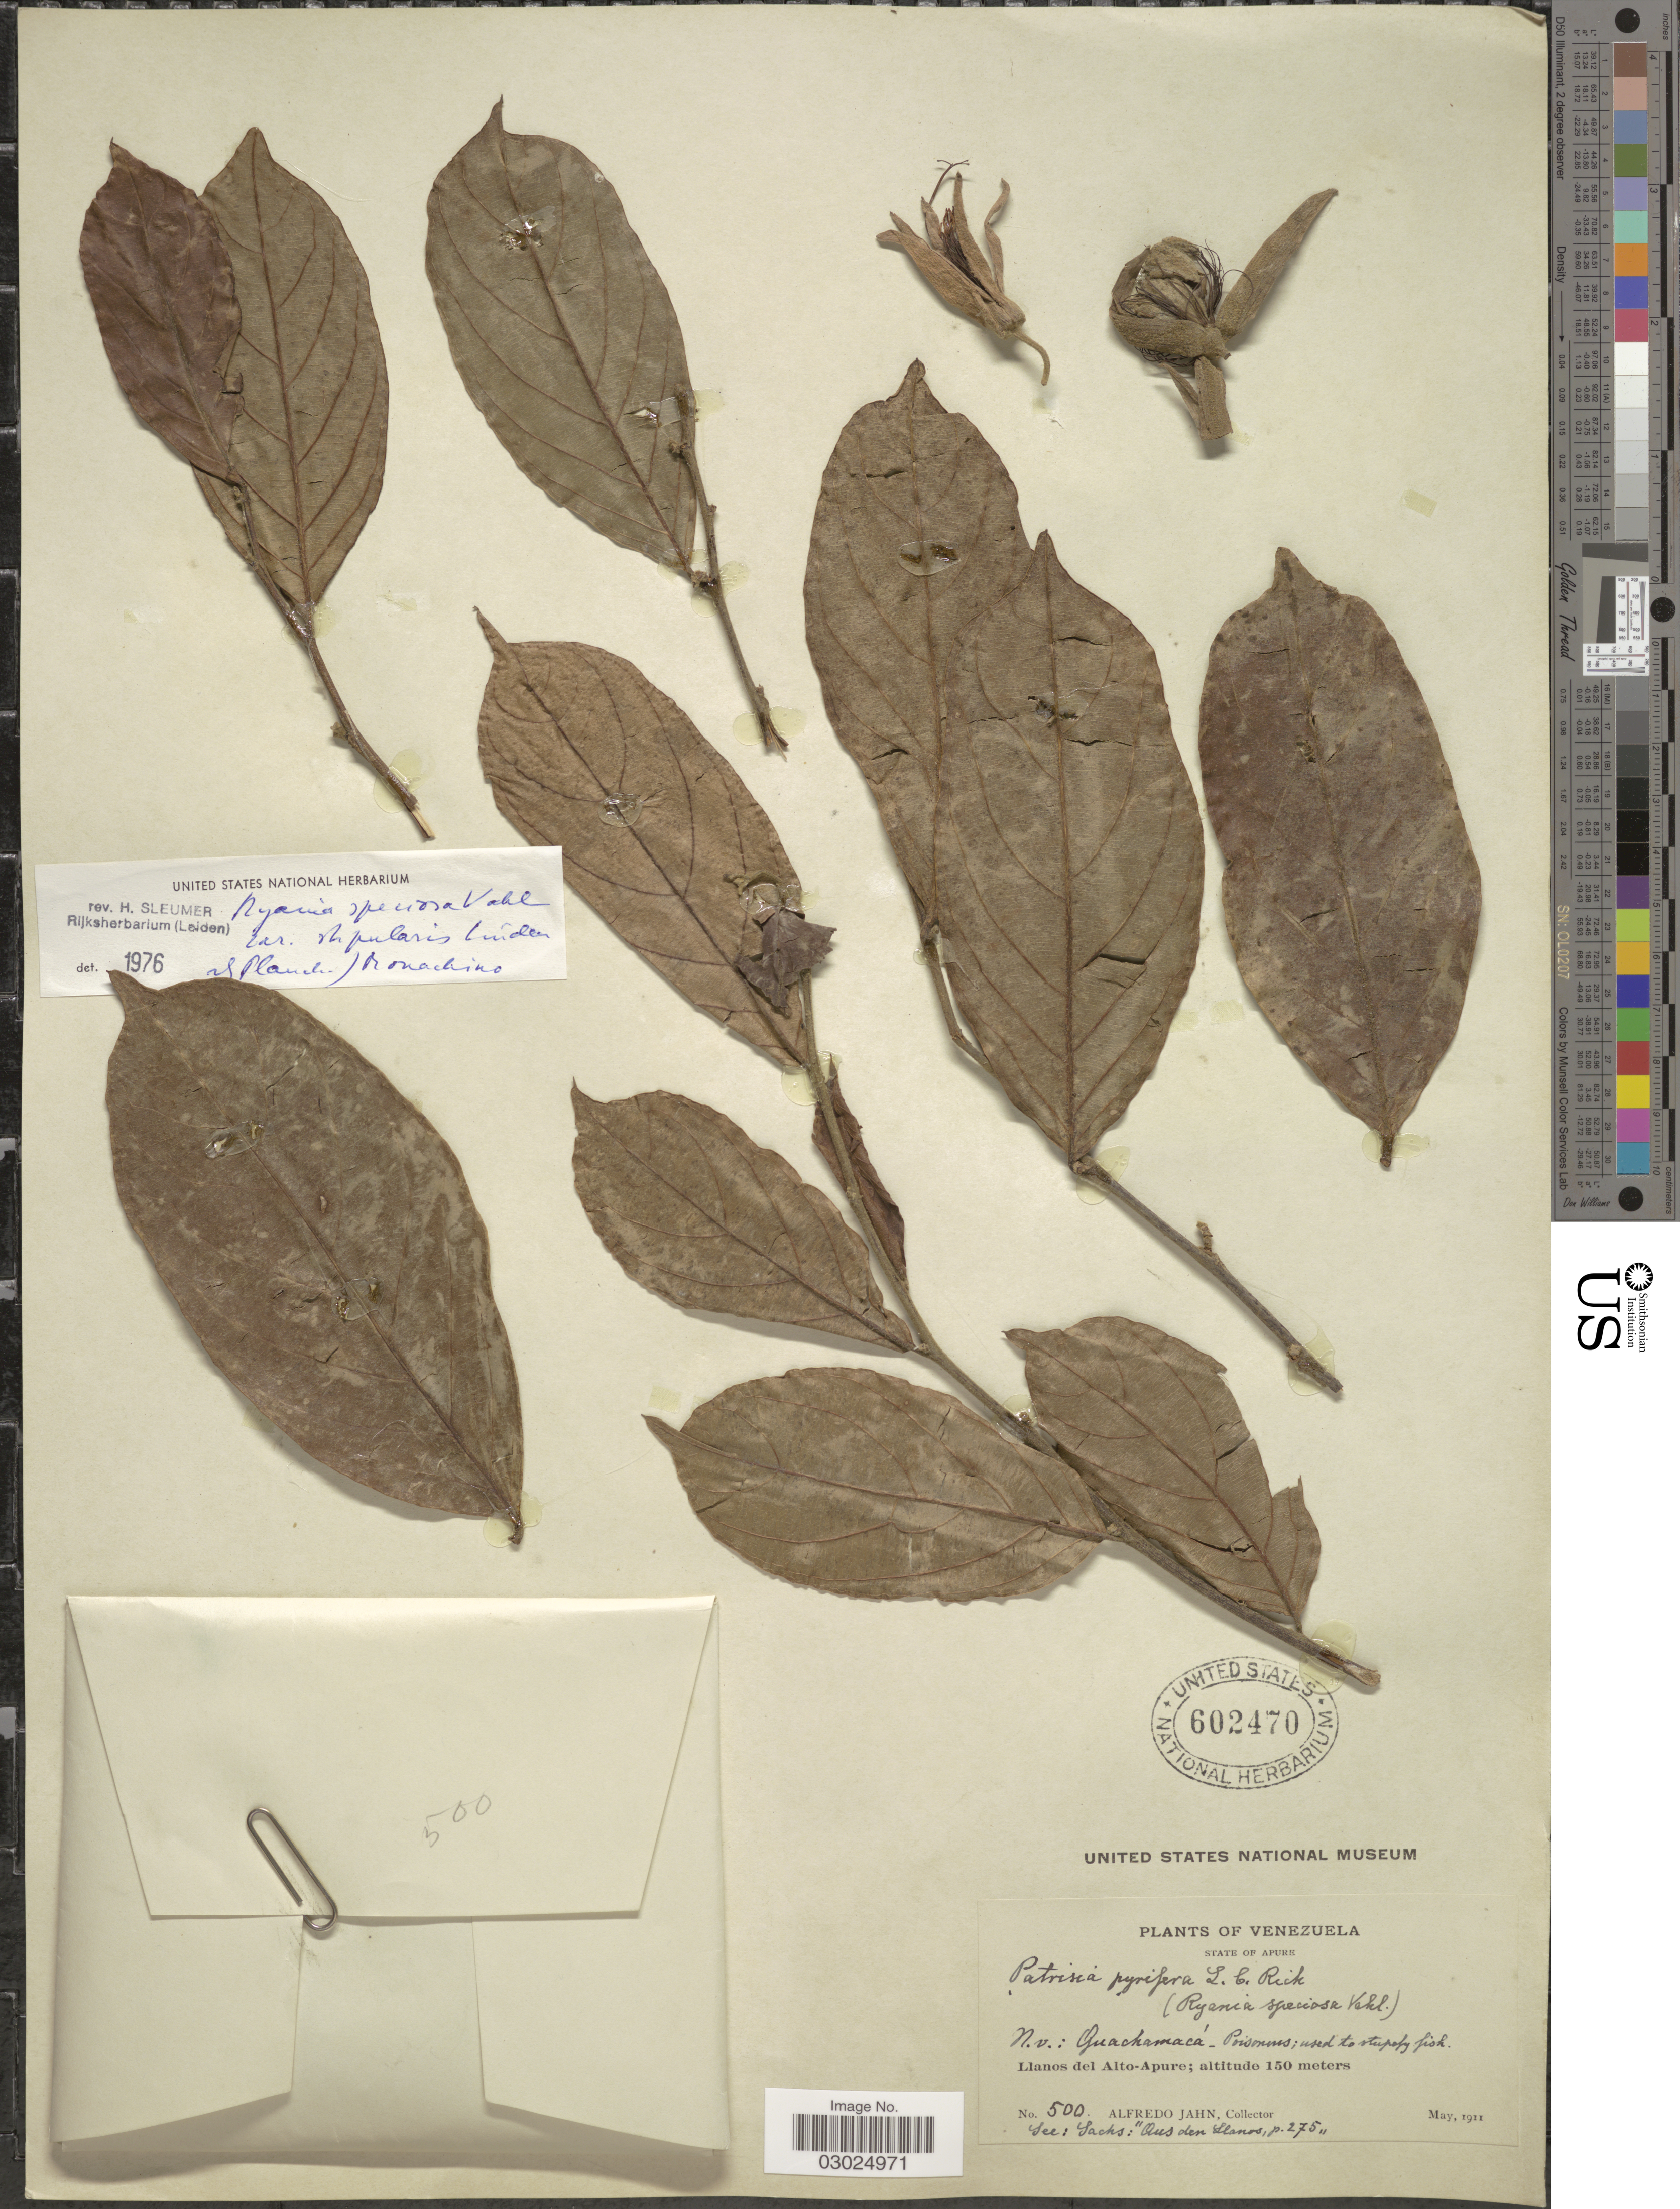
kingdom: Plantae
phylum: Tracheophyta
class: Magnoliopsida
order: Malpighiales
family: Salicaceae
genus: Ryania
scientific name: Ryania speciosa var. stipularis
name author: (Linden & Planch.) Monach.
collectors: A. Jahn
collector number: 500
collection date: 1911-05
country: Venezuela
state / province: Apure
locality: State of Apure. Llanos del Alto-Apure.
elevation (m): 150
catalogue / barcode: US 602470